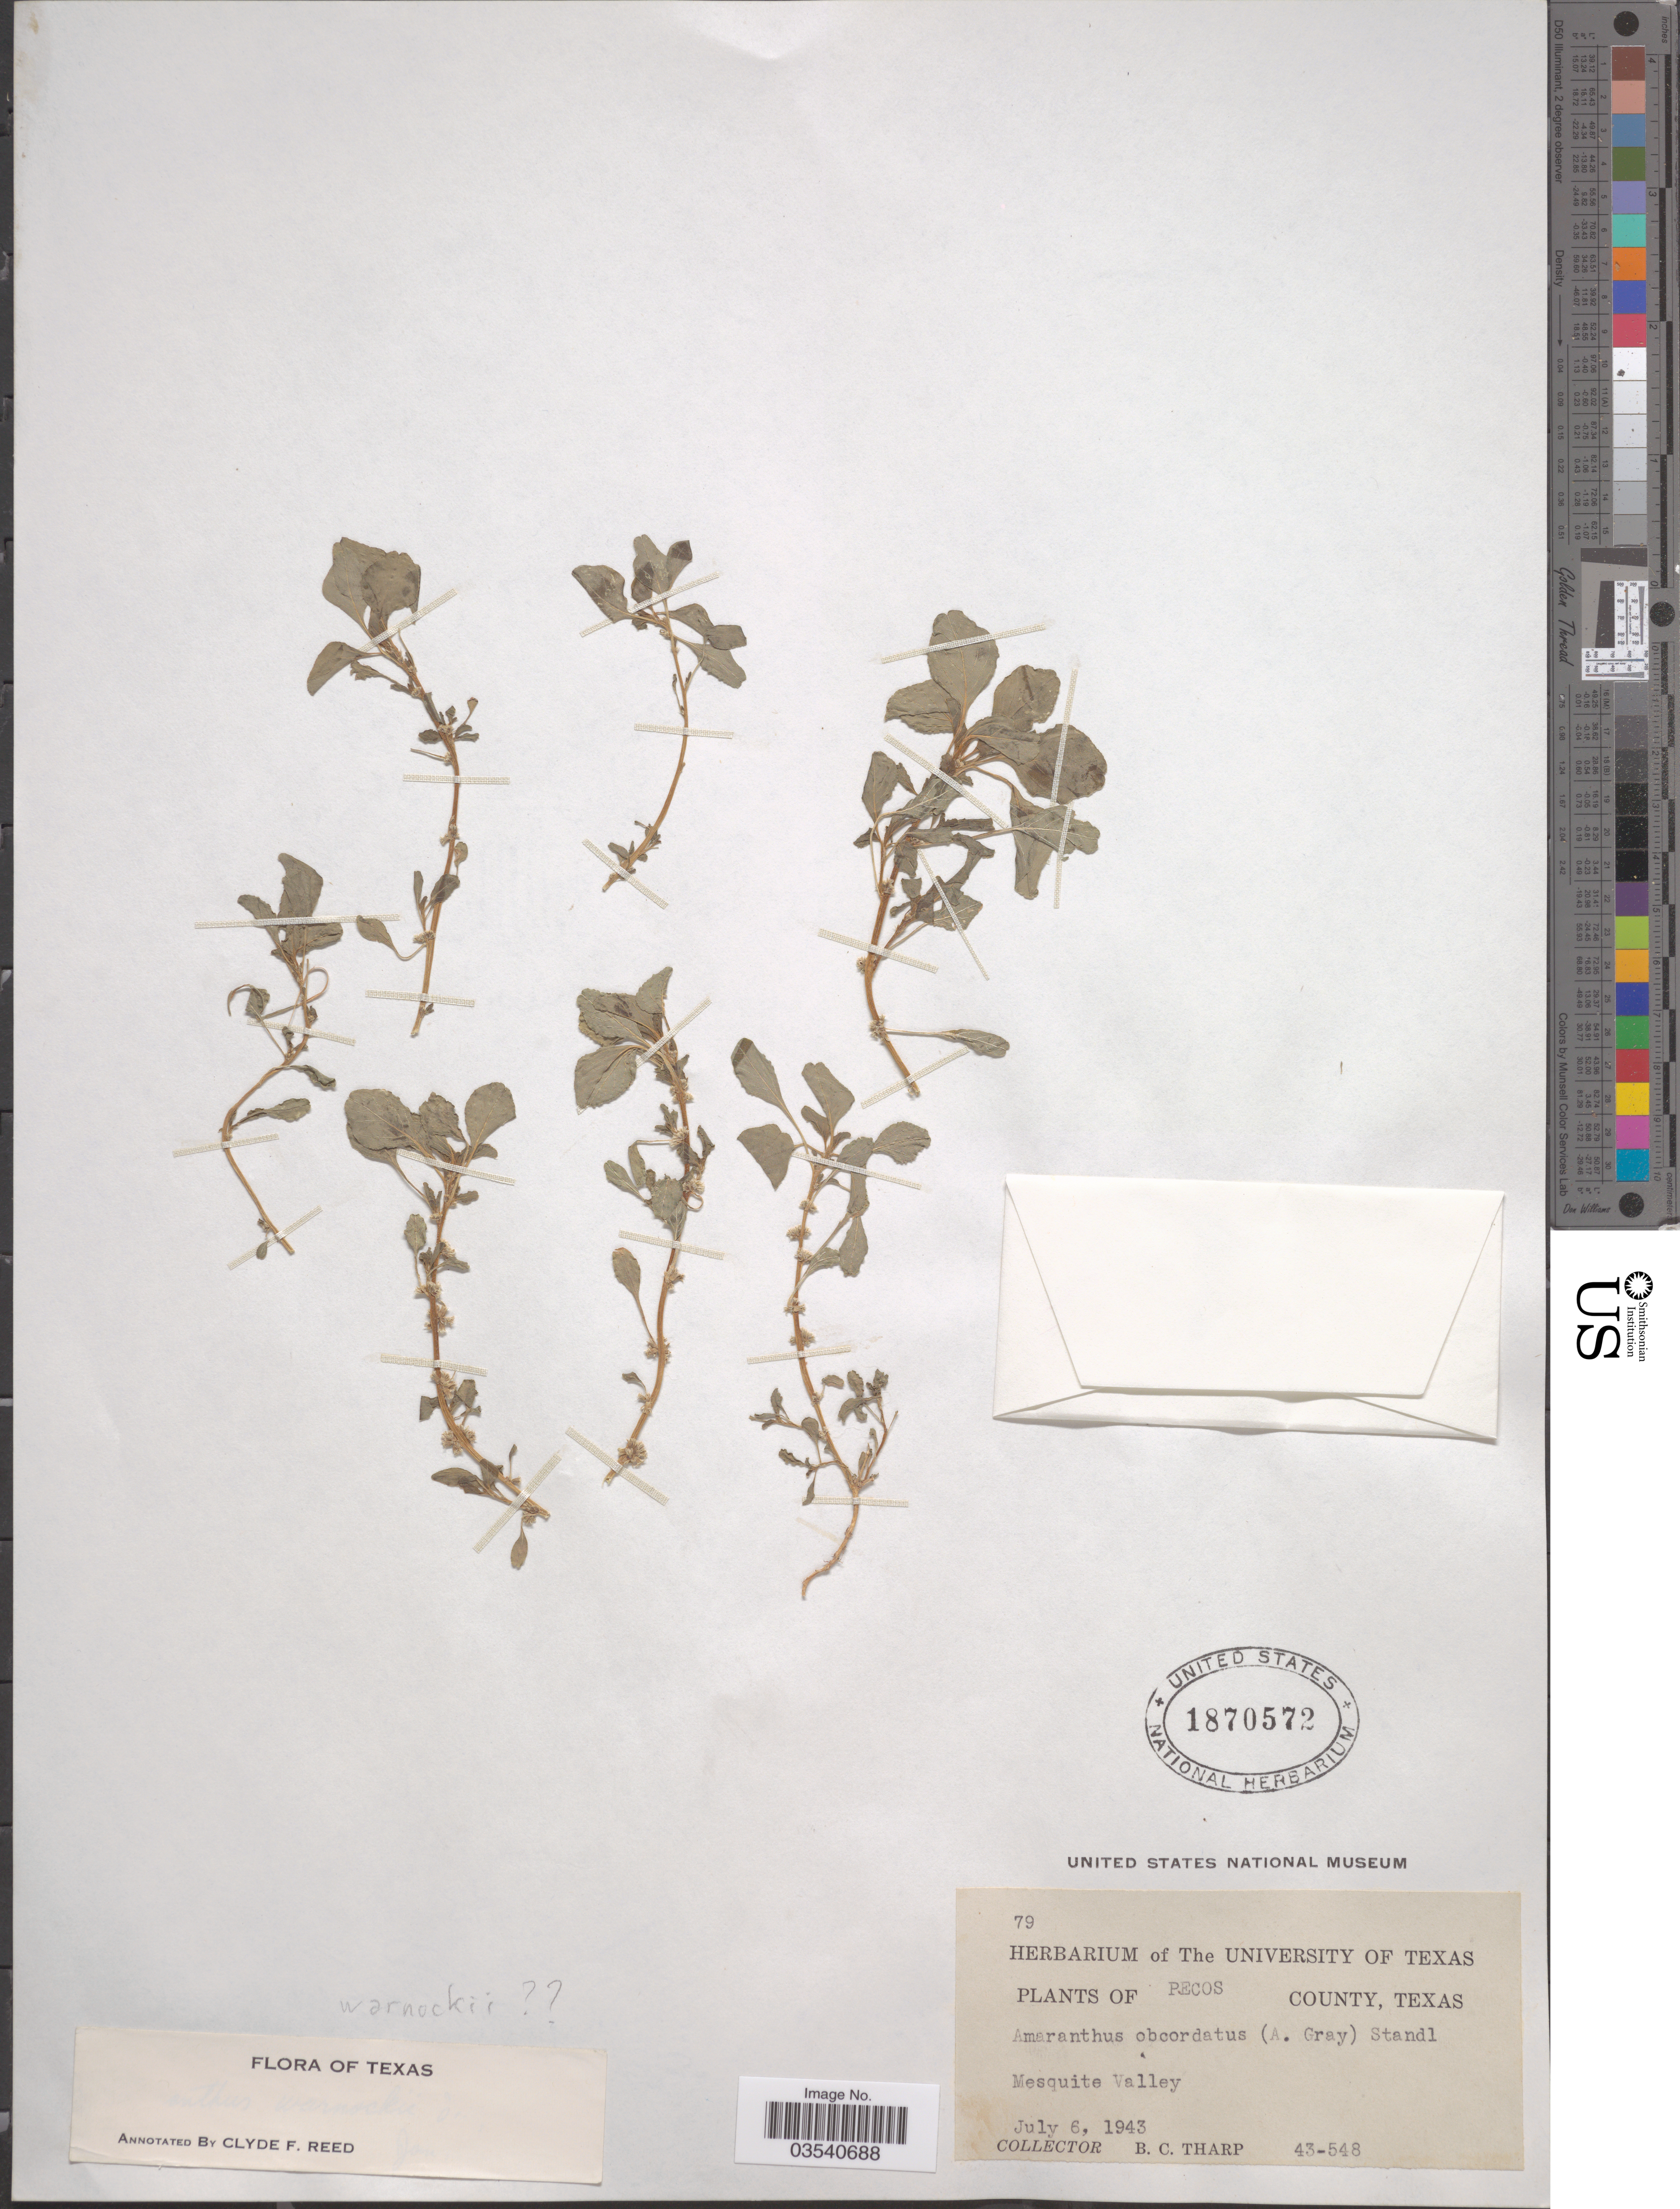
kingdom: Plantae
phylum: Tracheophyta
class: Magnoliopsida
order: Caryophyllales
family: Amaranthaceae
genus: Amaranthus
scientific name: Amaranthus obcordatus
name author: (A. Gray) Standl.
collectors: B. C. Tharp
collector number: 43-548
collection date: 1943-07-06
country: United States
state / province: Texas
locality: Pecos County. Mesquite Valley.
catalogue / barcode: US 1870572